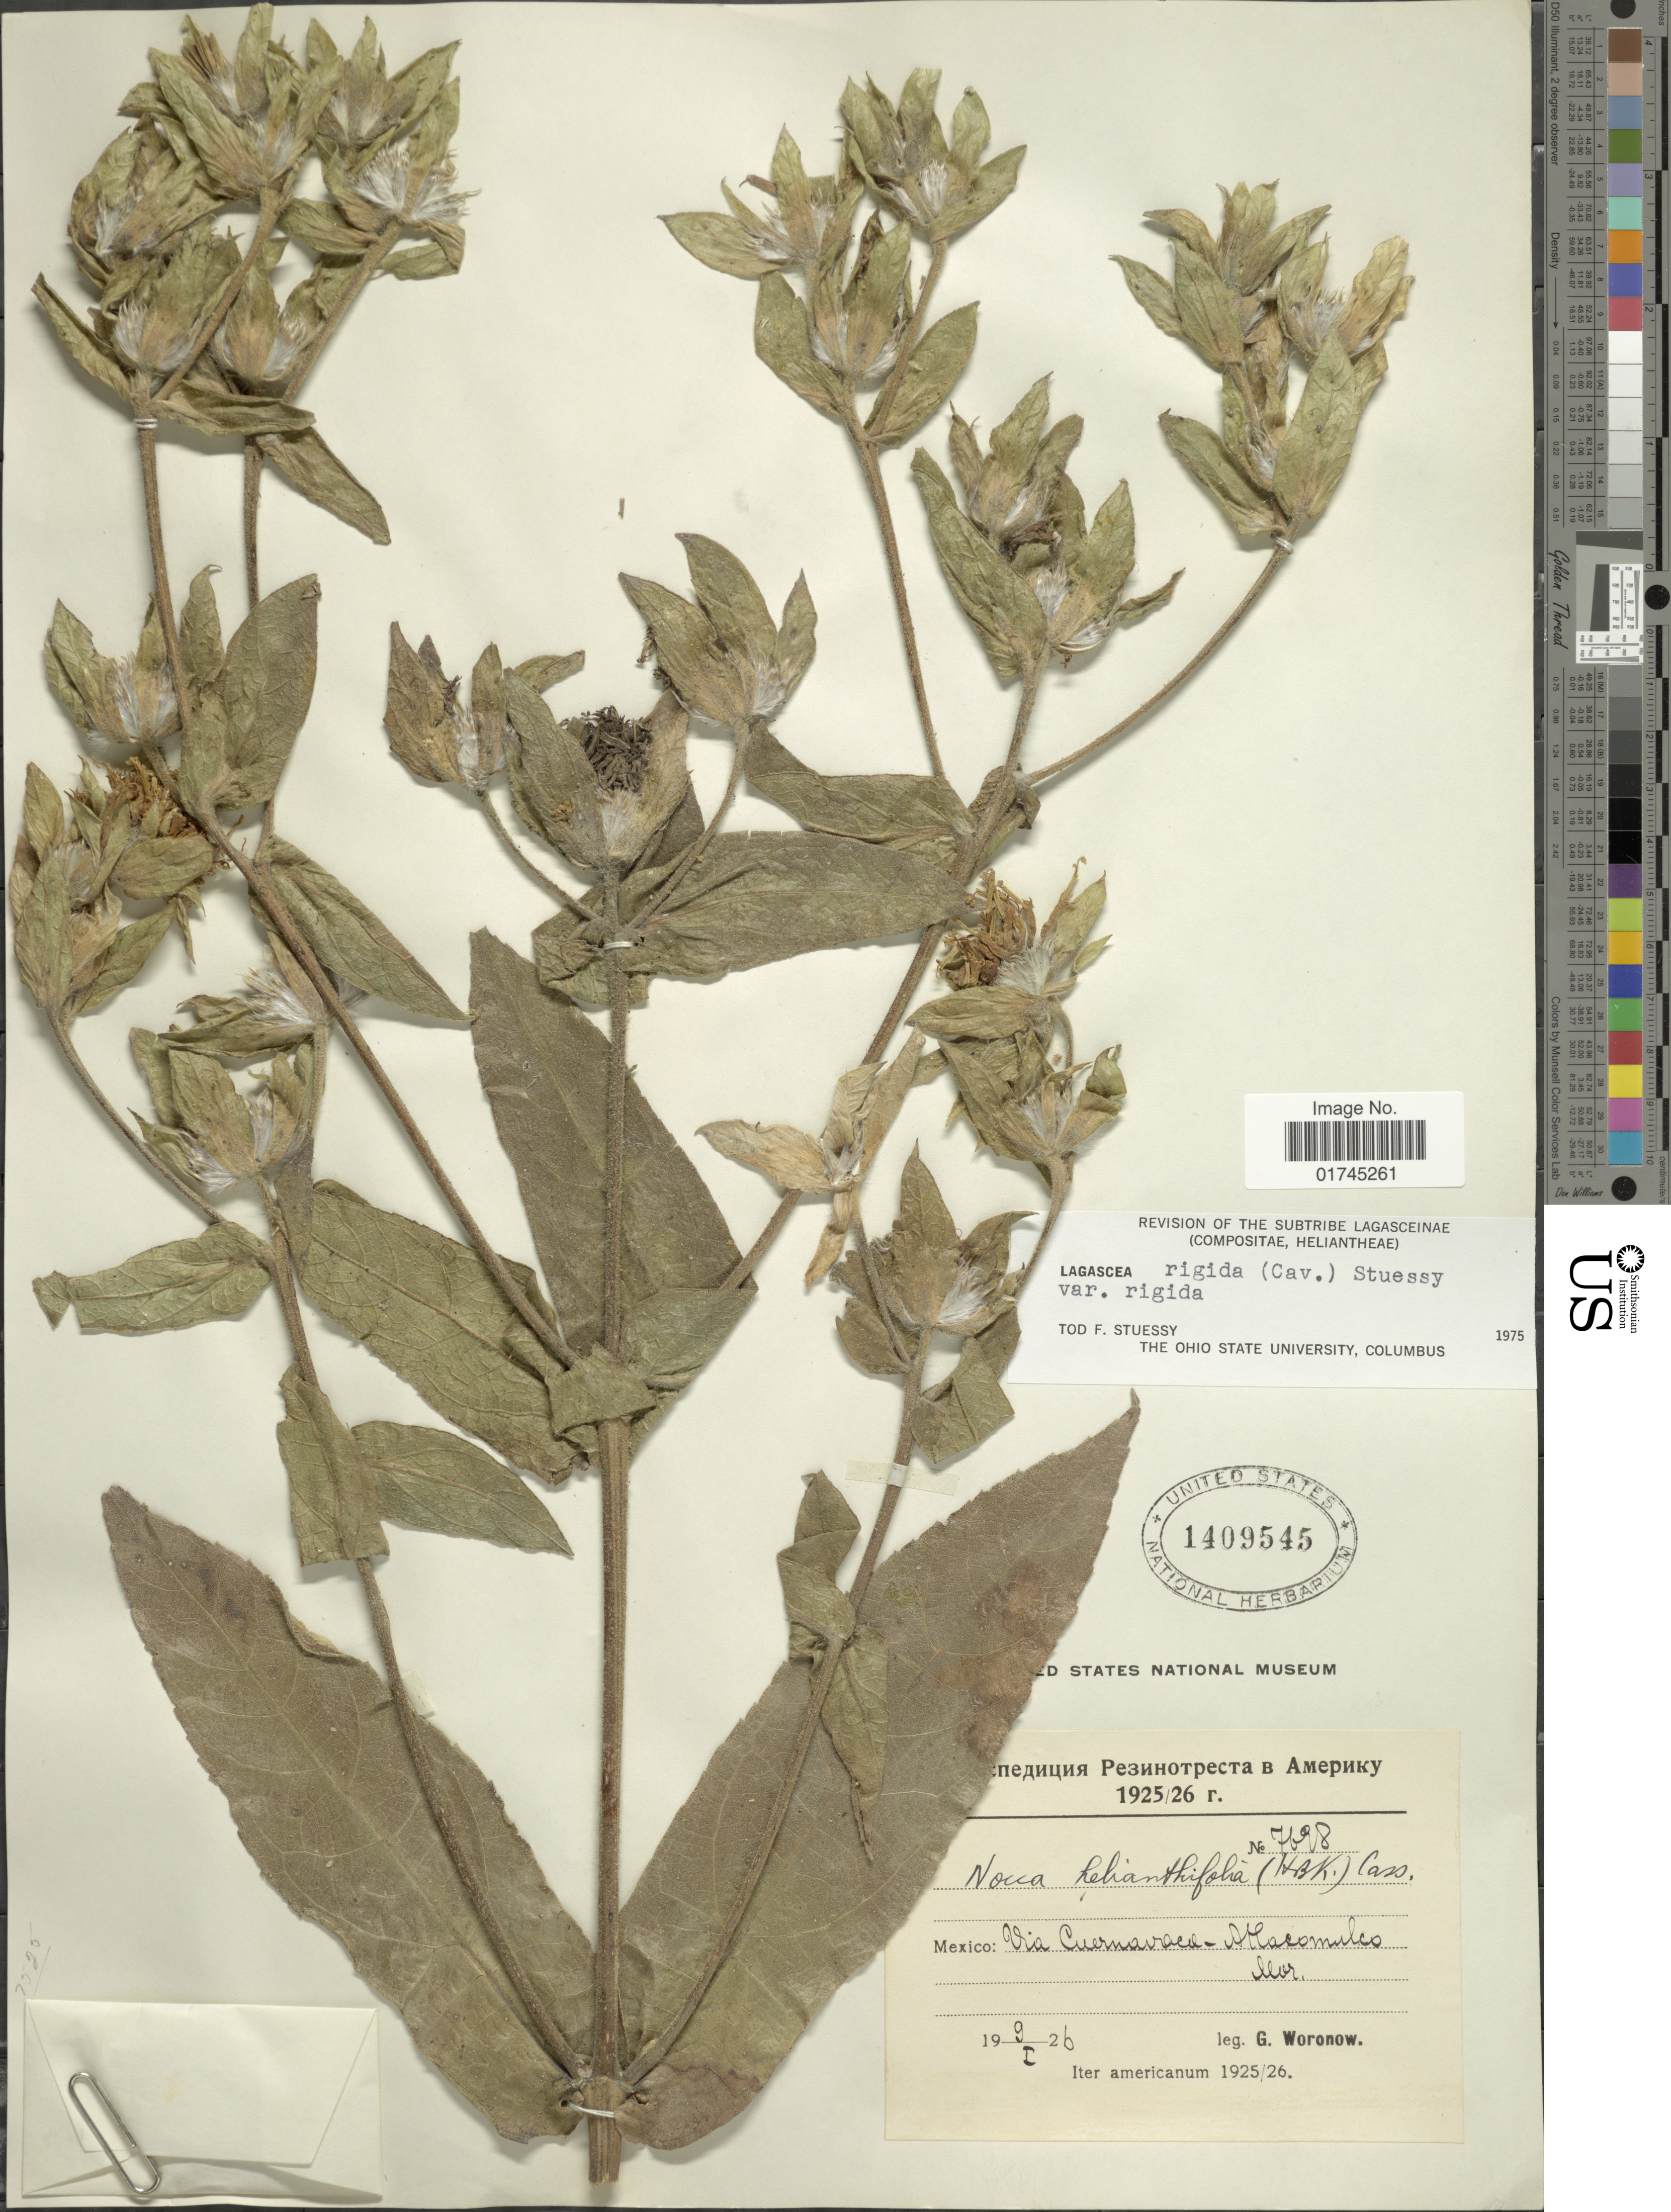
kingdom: Plantae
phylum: Tracheophyta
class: Magnoliopsida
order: Asterales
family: Asteraceae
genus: Lagascea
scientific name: Lagascea helianthifolia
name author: Kunth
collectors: G. Woronow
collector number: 7698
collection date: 1926-01-09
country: Mexico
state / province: Morelos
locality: Via Cuernavaca-Atlacomulco.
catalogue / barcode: US 1409545